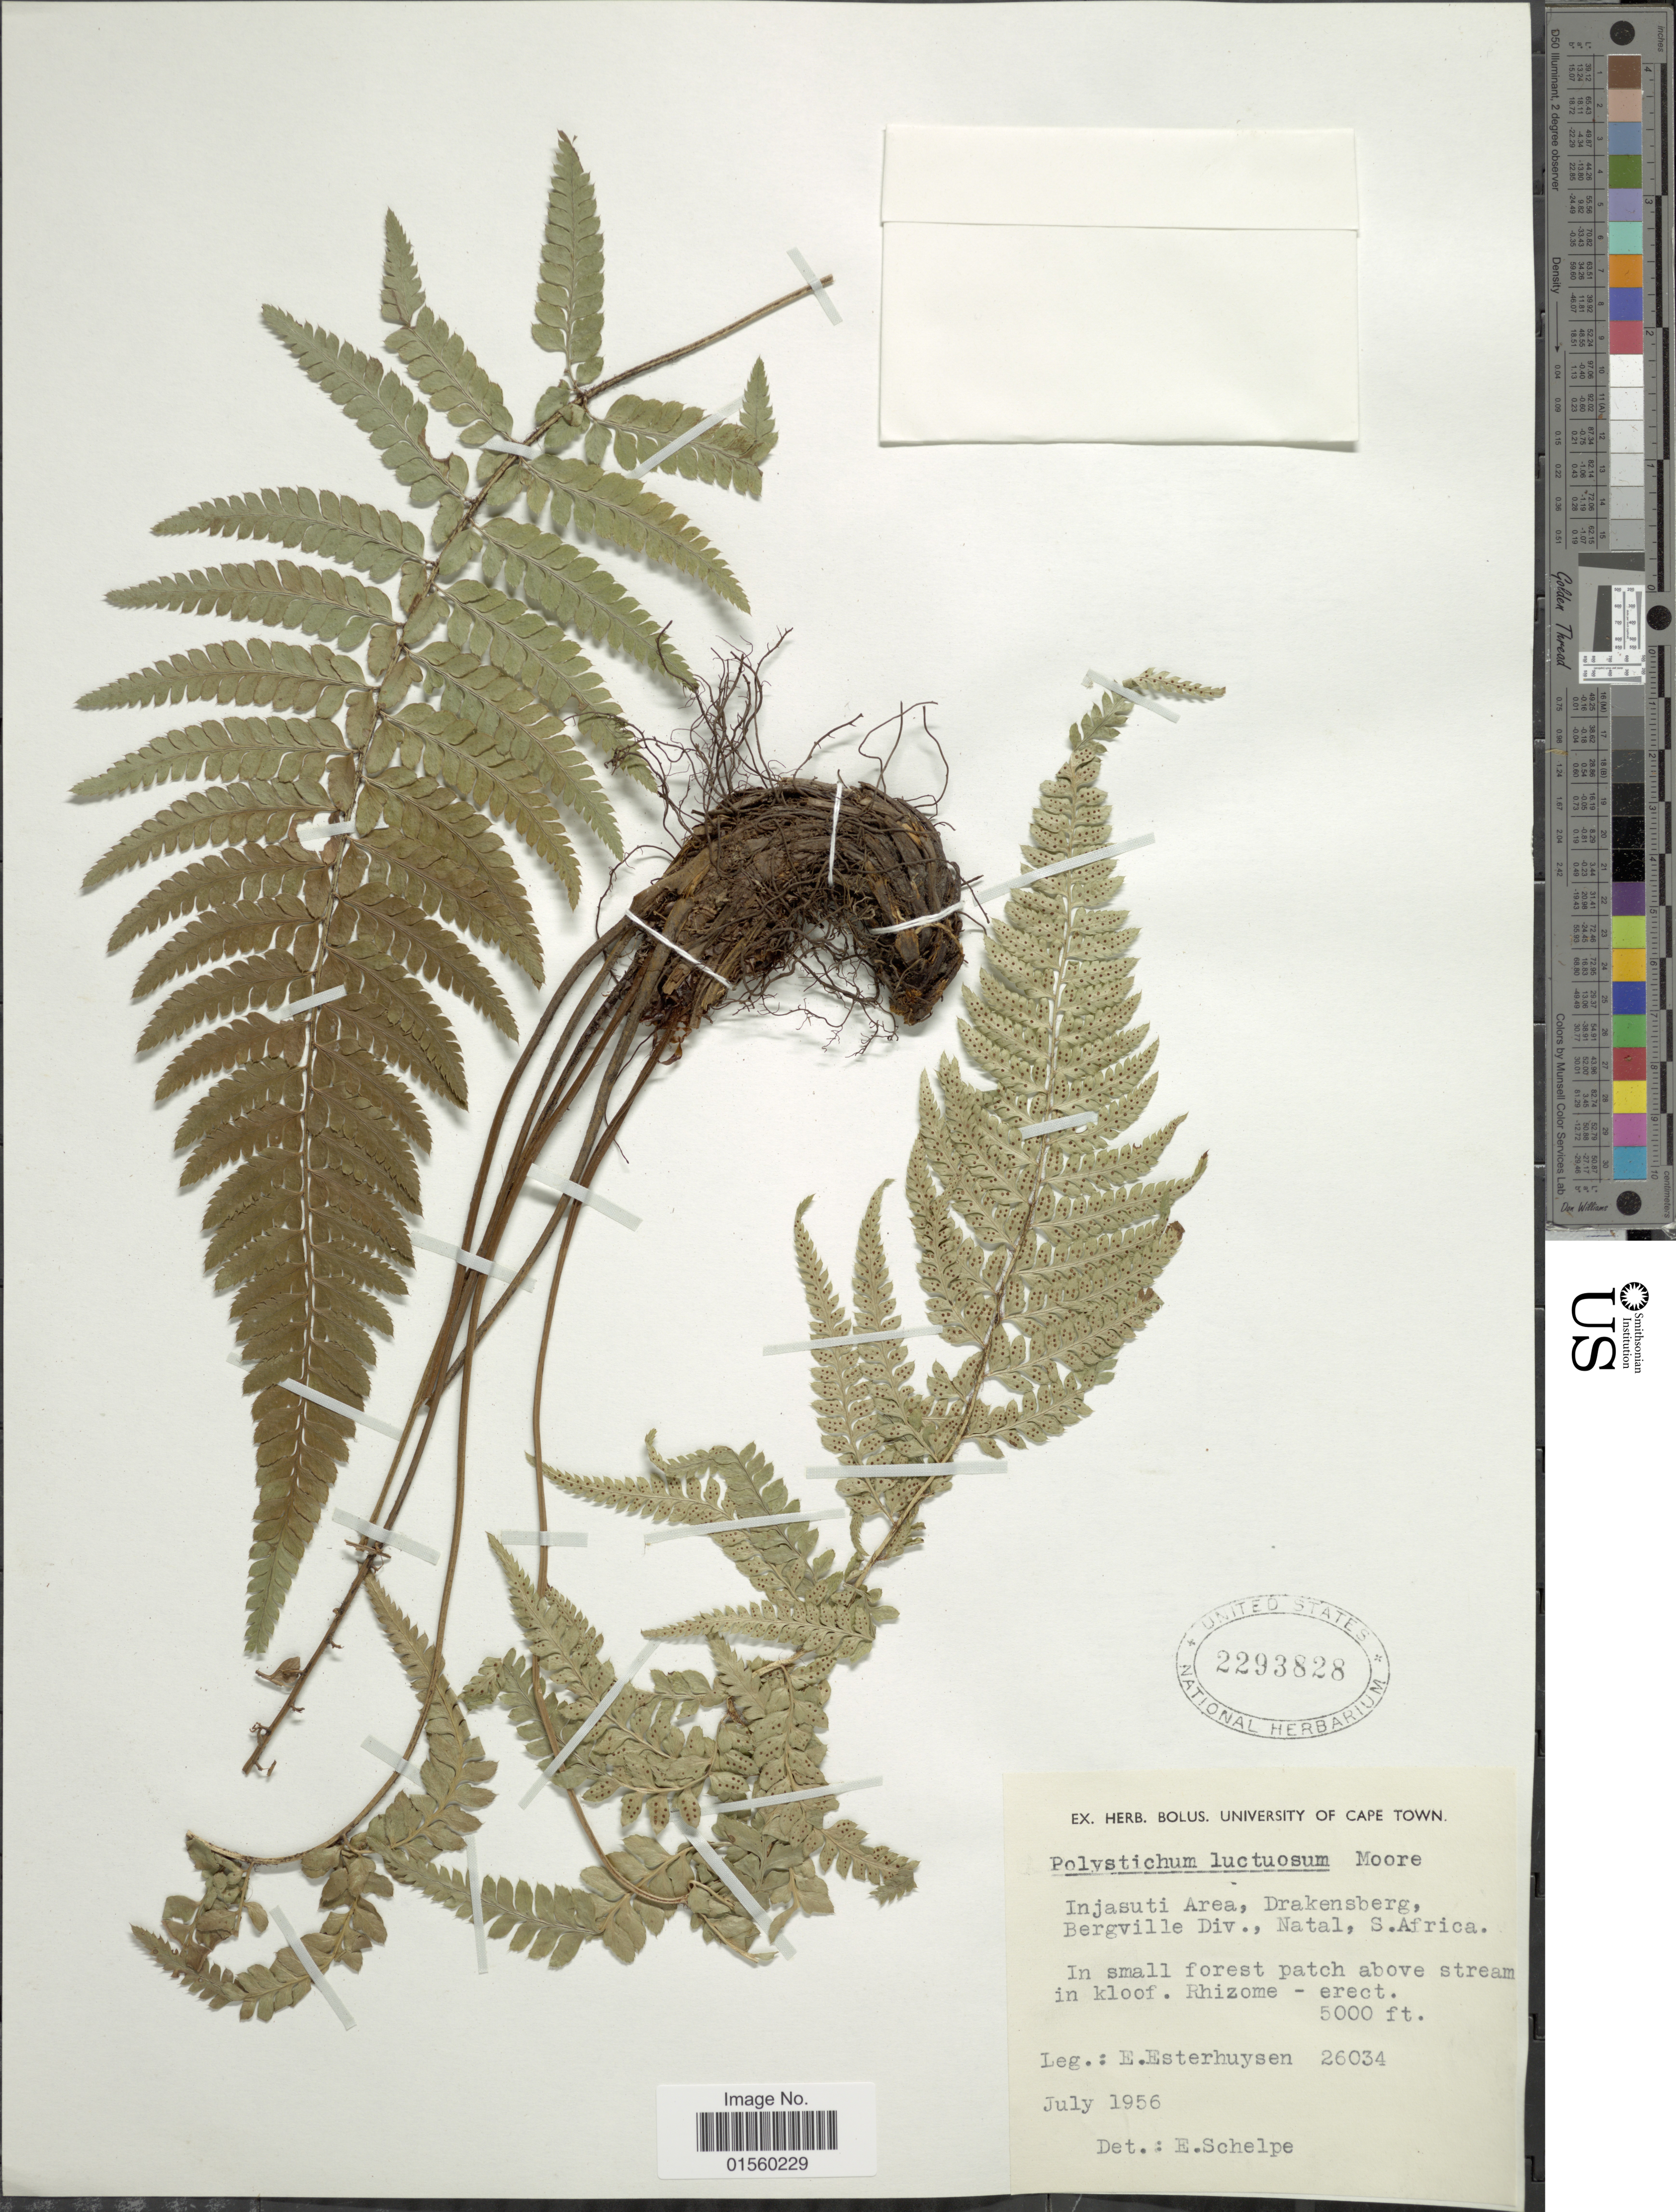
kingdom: Plantae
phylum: Tracheophyta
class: Polypodiopsida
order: Polypodiales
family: Dryopteridaceae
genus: Polystichum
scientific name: Polystichum luctuosum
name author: (Kunze) T. Moore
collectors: E. E. Esterhuysen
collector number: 26034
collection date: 1956-07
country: South Africa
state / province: KwaZulu-Natal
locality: Injasuti Area, Drakensberg, Bergville Div.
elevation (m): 1524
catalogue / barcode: US 2293828